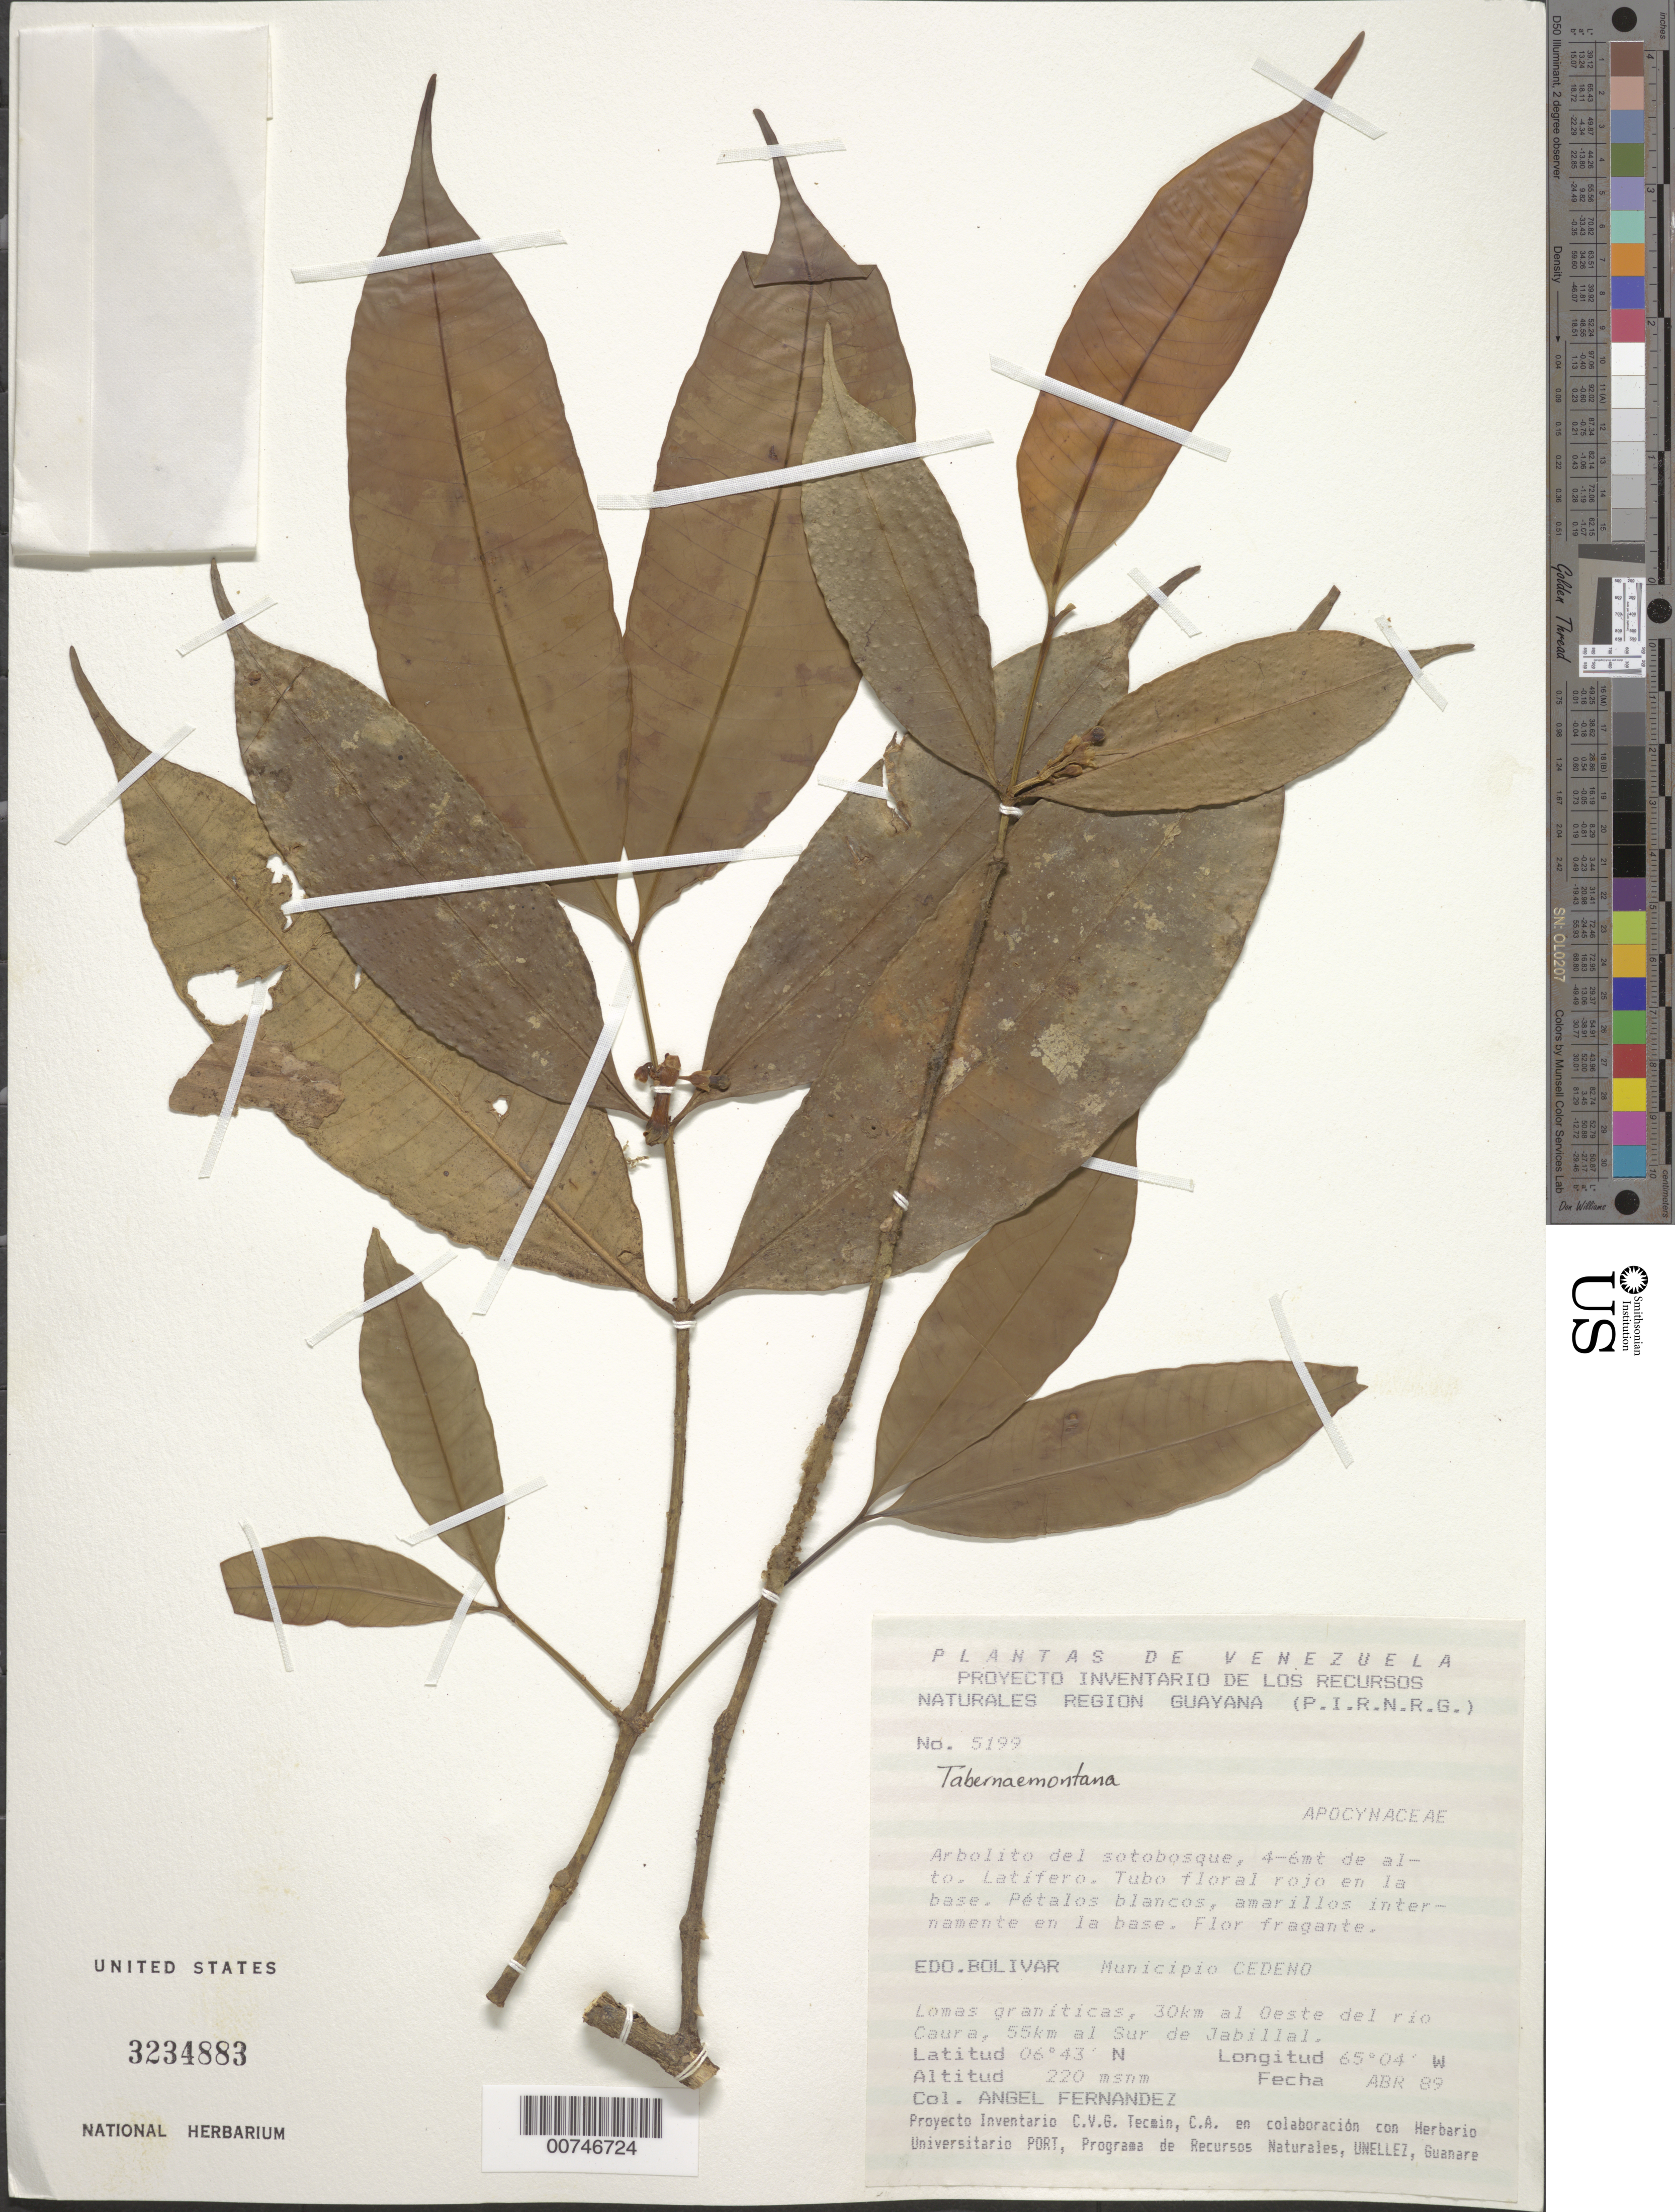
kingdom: Plantae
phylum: Tracheophyta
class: Magnoliopsida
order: Gentianales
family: Apocynaceae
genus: Tabernaemontana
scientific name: Tabernaemontana sp.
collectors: A. Fernández & E. Sanoja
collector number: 5199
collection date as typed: Apr-89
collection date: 1989-04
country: Venezuela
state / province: Bolívar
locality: Mun. Cedeño, 30 km al Oeste del Río Caura, 55 km al Sur de Jabillal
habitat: Lomas graníticas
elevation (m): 220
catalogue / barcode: US 3234883